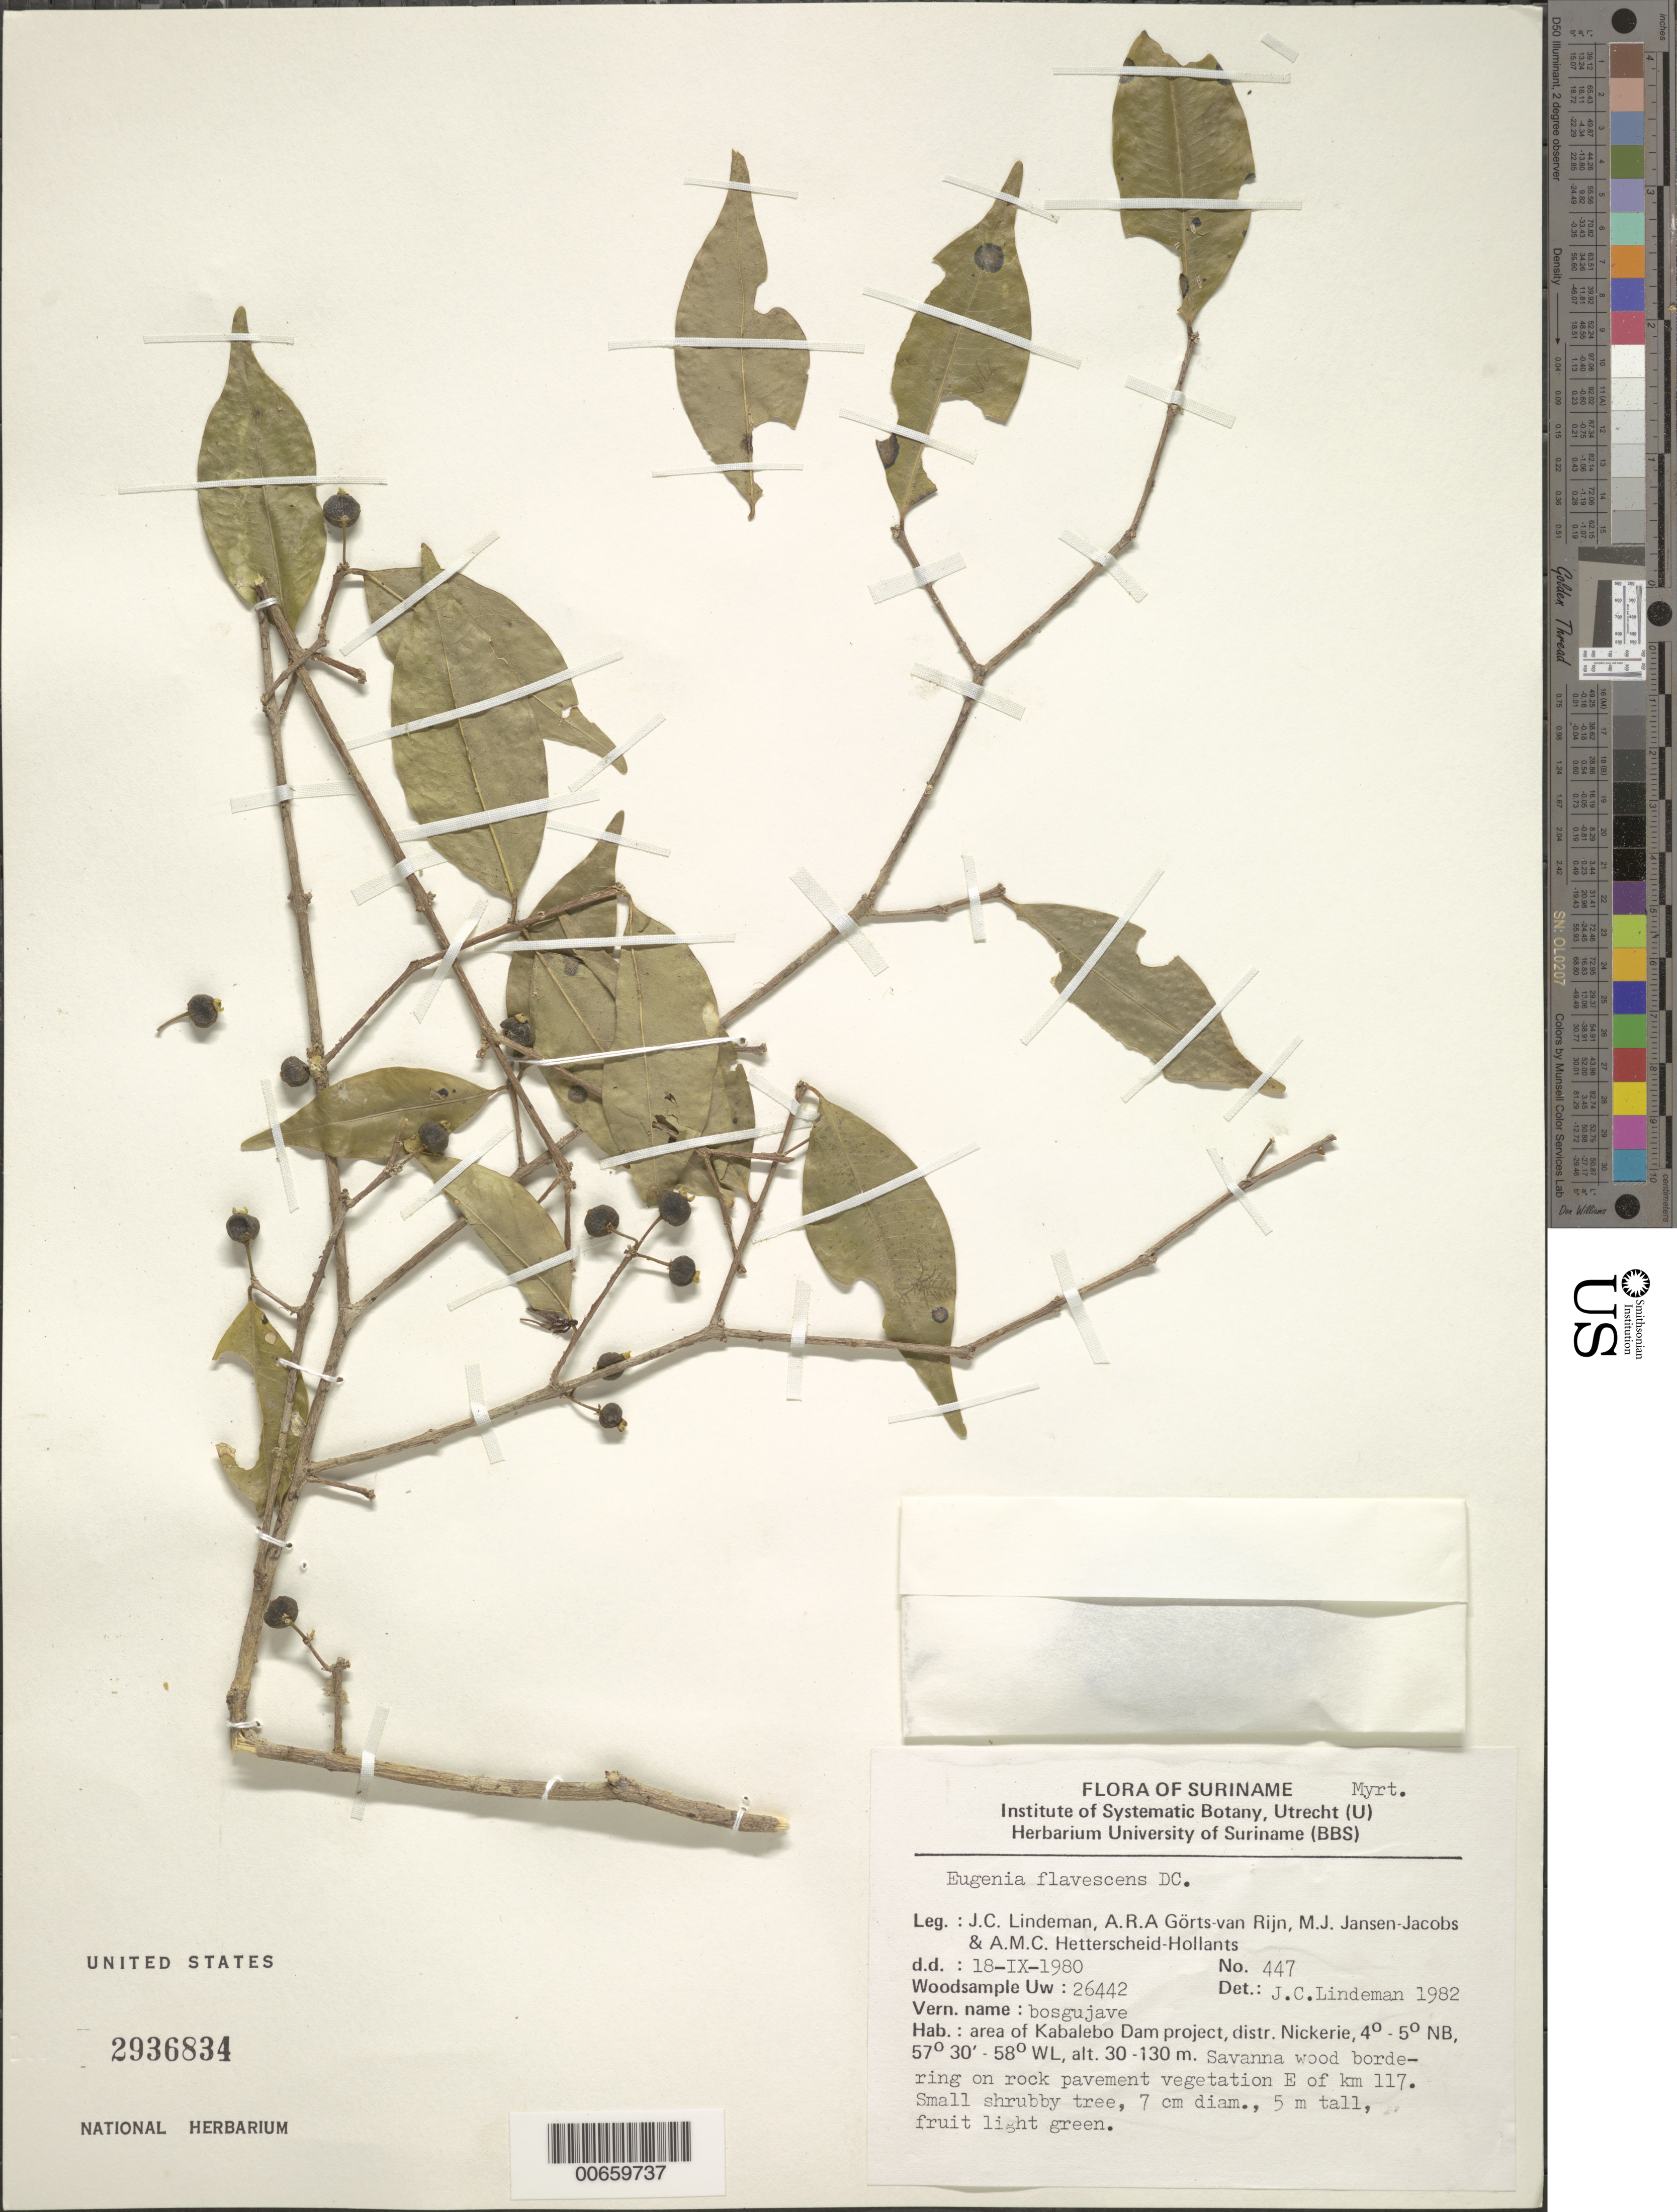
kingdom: Plantae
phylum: Tracheophyta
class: Magnoliopsida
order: Myrtales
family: Myrtaceae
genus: Eugenia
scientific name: Eugenia flavescens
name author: DC.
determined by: Lindeman, J. C.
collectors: J. C. Lindeman, A. .R. A. Görts-van Rijn, M. J. Jansen-Jacobs & A. Hetterscheid-Hollants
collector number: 80 447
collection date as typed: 18-Sep-80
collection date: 1980-09-18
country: Suriname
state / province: Nickerie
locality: Kabalebo Dam project area, E of km 117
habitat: Savanna wood bordering rock pavement vegetation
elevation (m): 30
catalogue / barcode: US 2936834